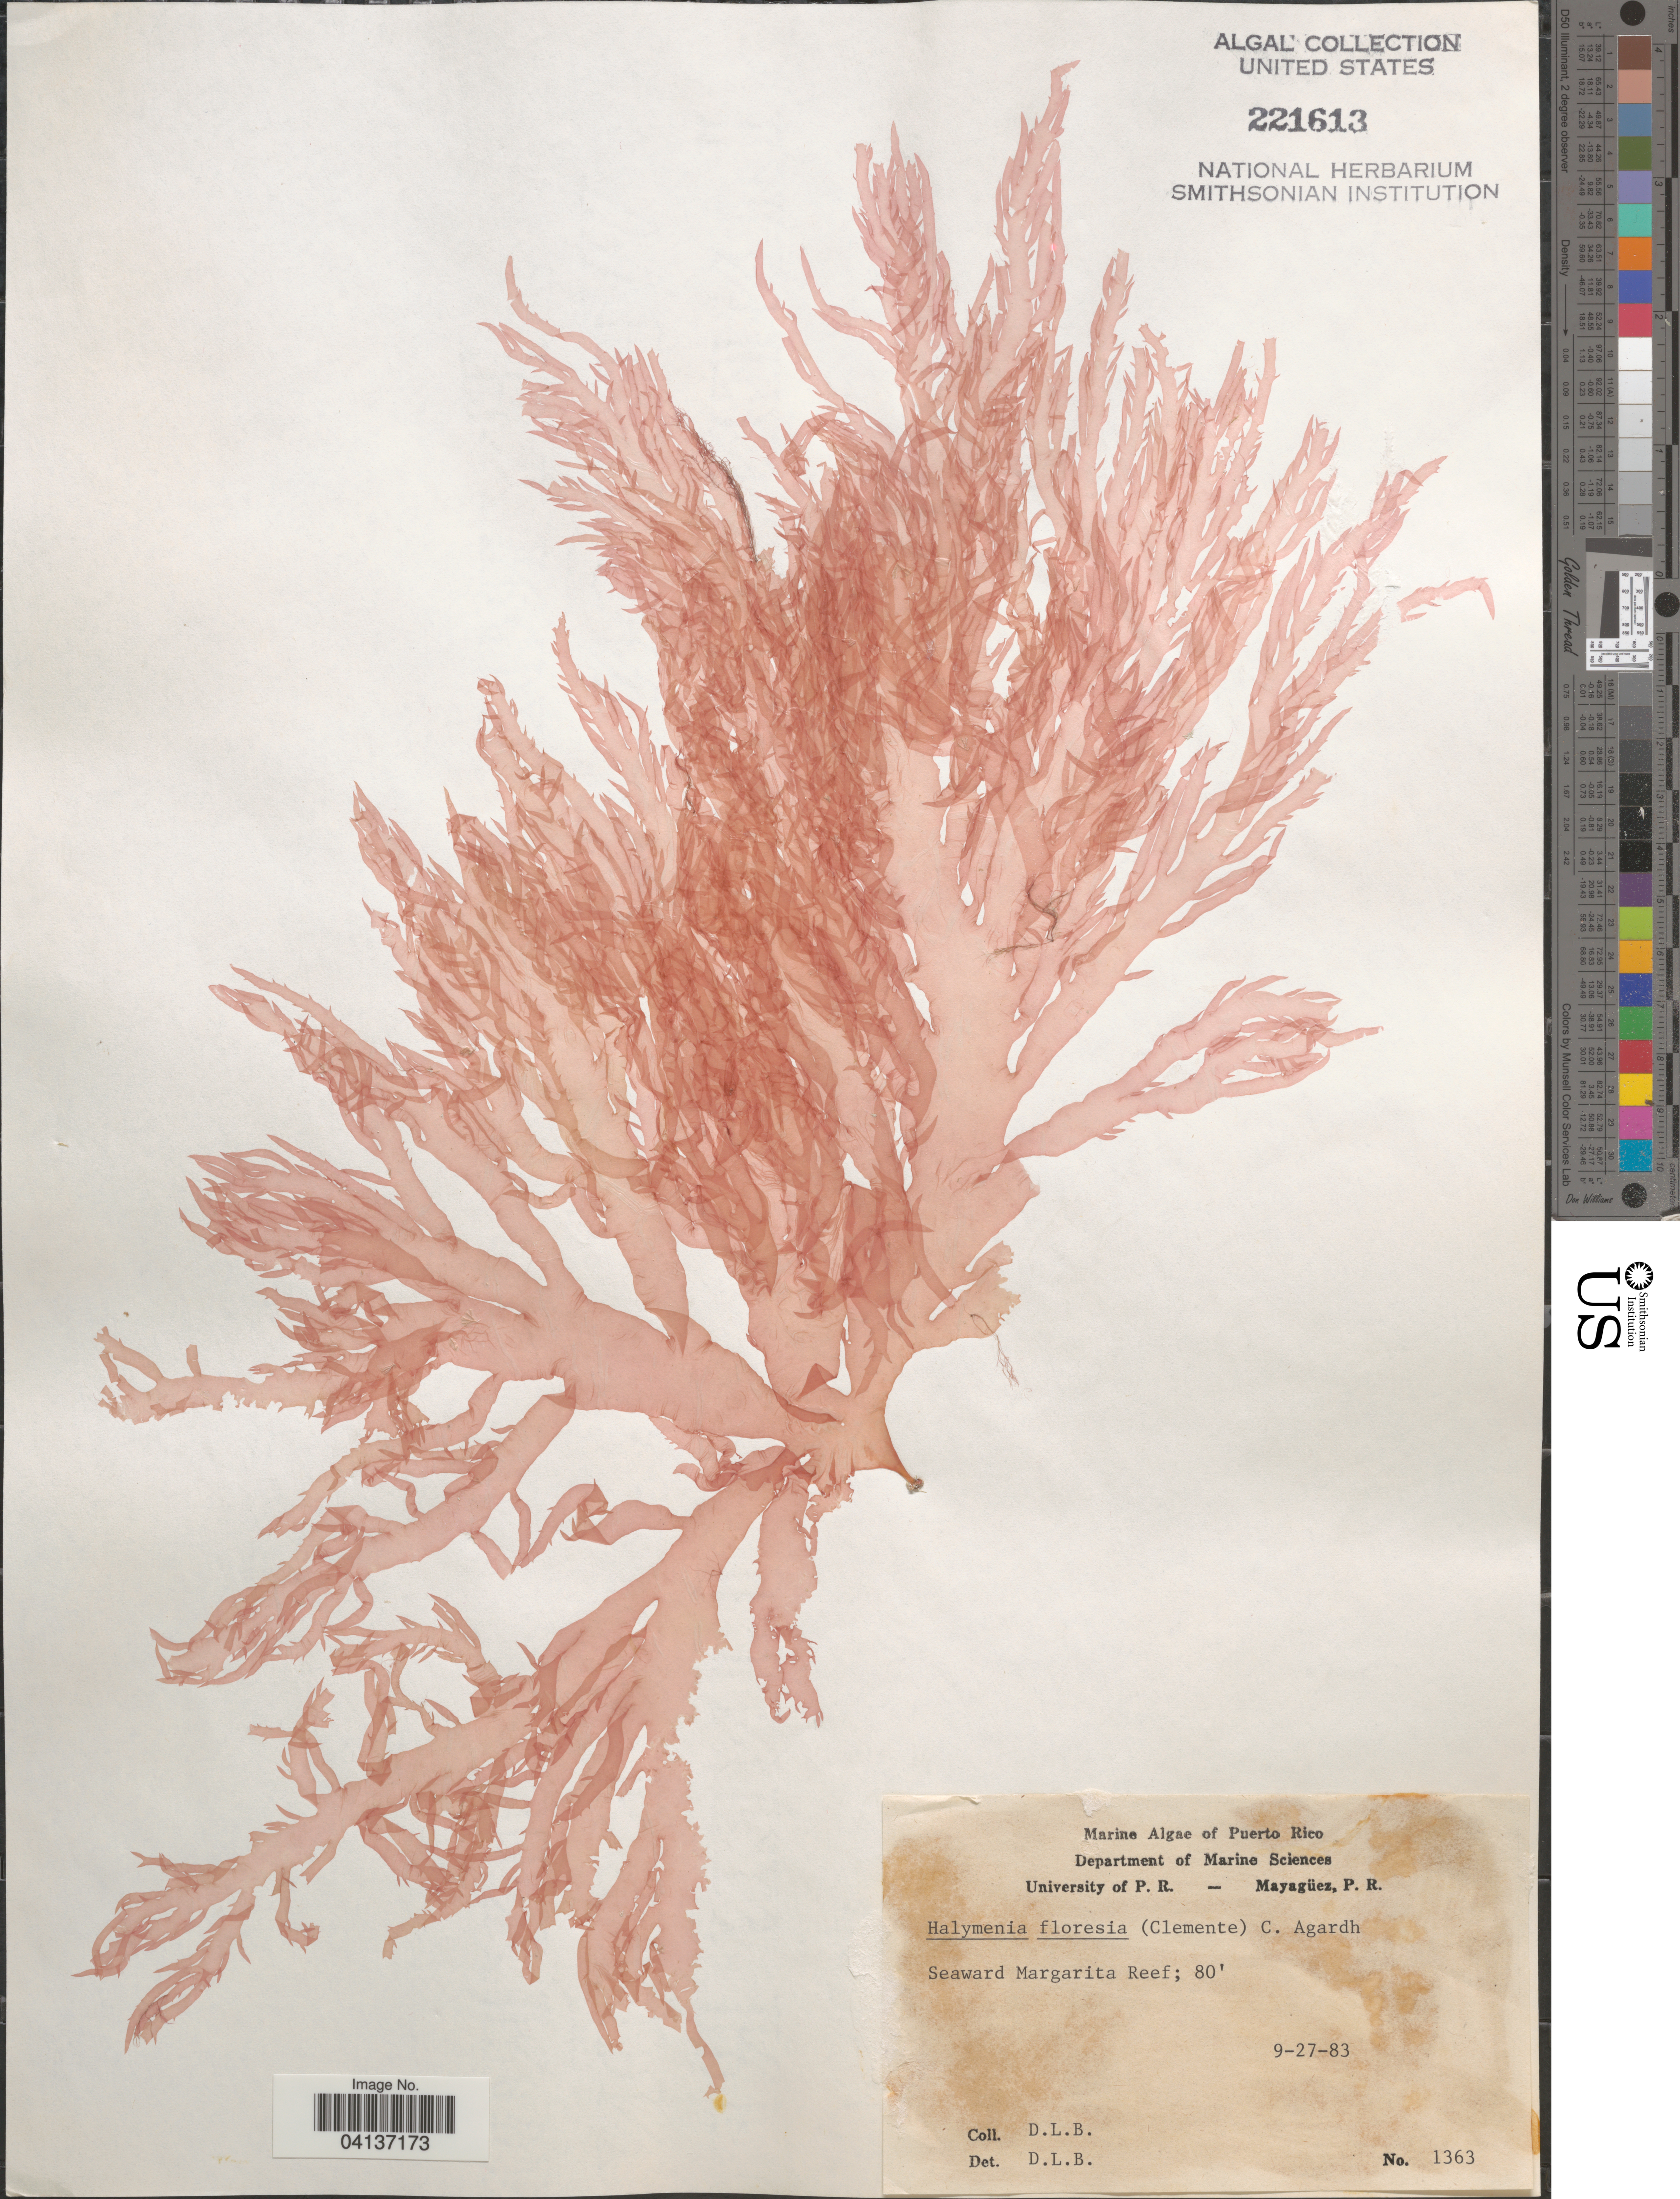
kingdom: Plantae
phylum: Rhodophyta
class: Florideophyceae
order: Halymeniales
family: Halymeniaceae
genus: Halymenia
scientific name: Halymenia floresii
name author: (Clemente) C. Agardh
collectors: D. L. B.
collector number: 1363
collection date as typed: Transcribed d/m/y: 27/9/83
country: Puerto Rico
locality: Seaward Margarita Reef.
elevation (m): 24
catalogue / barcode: US 221613